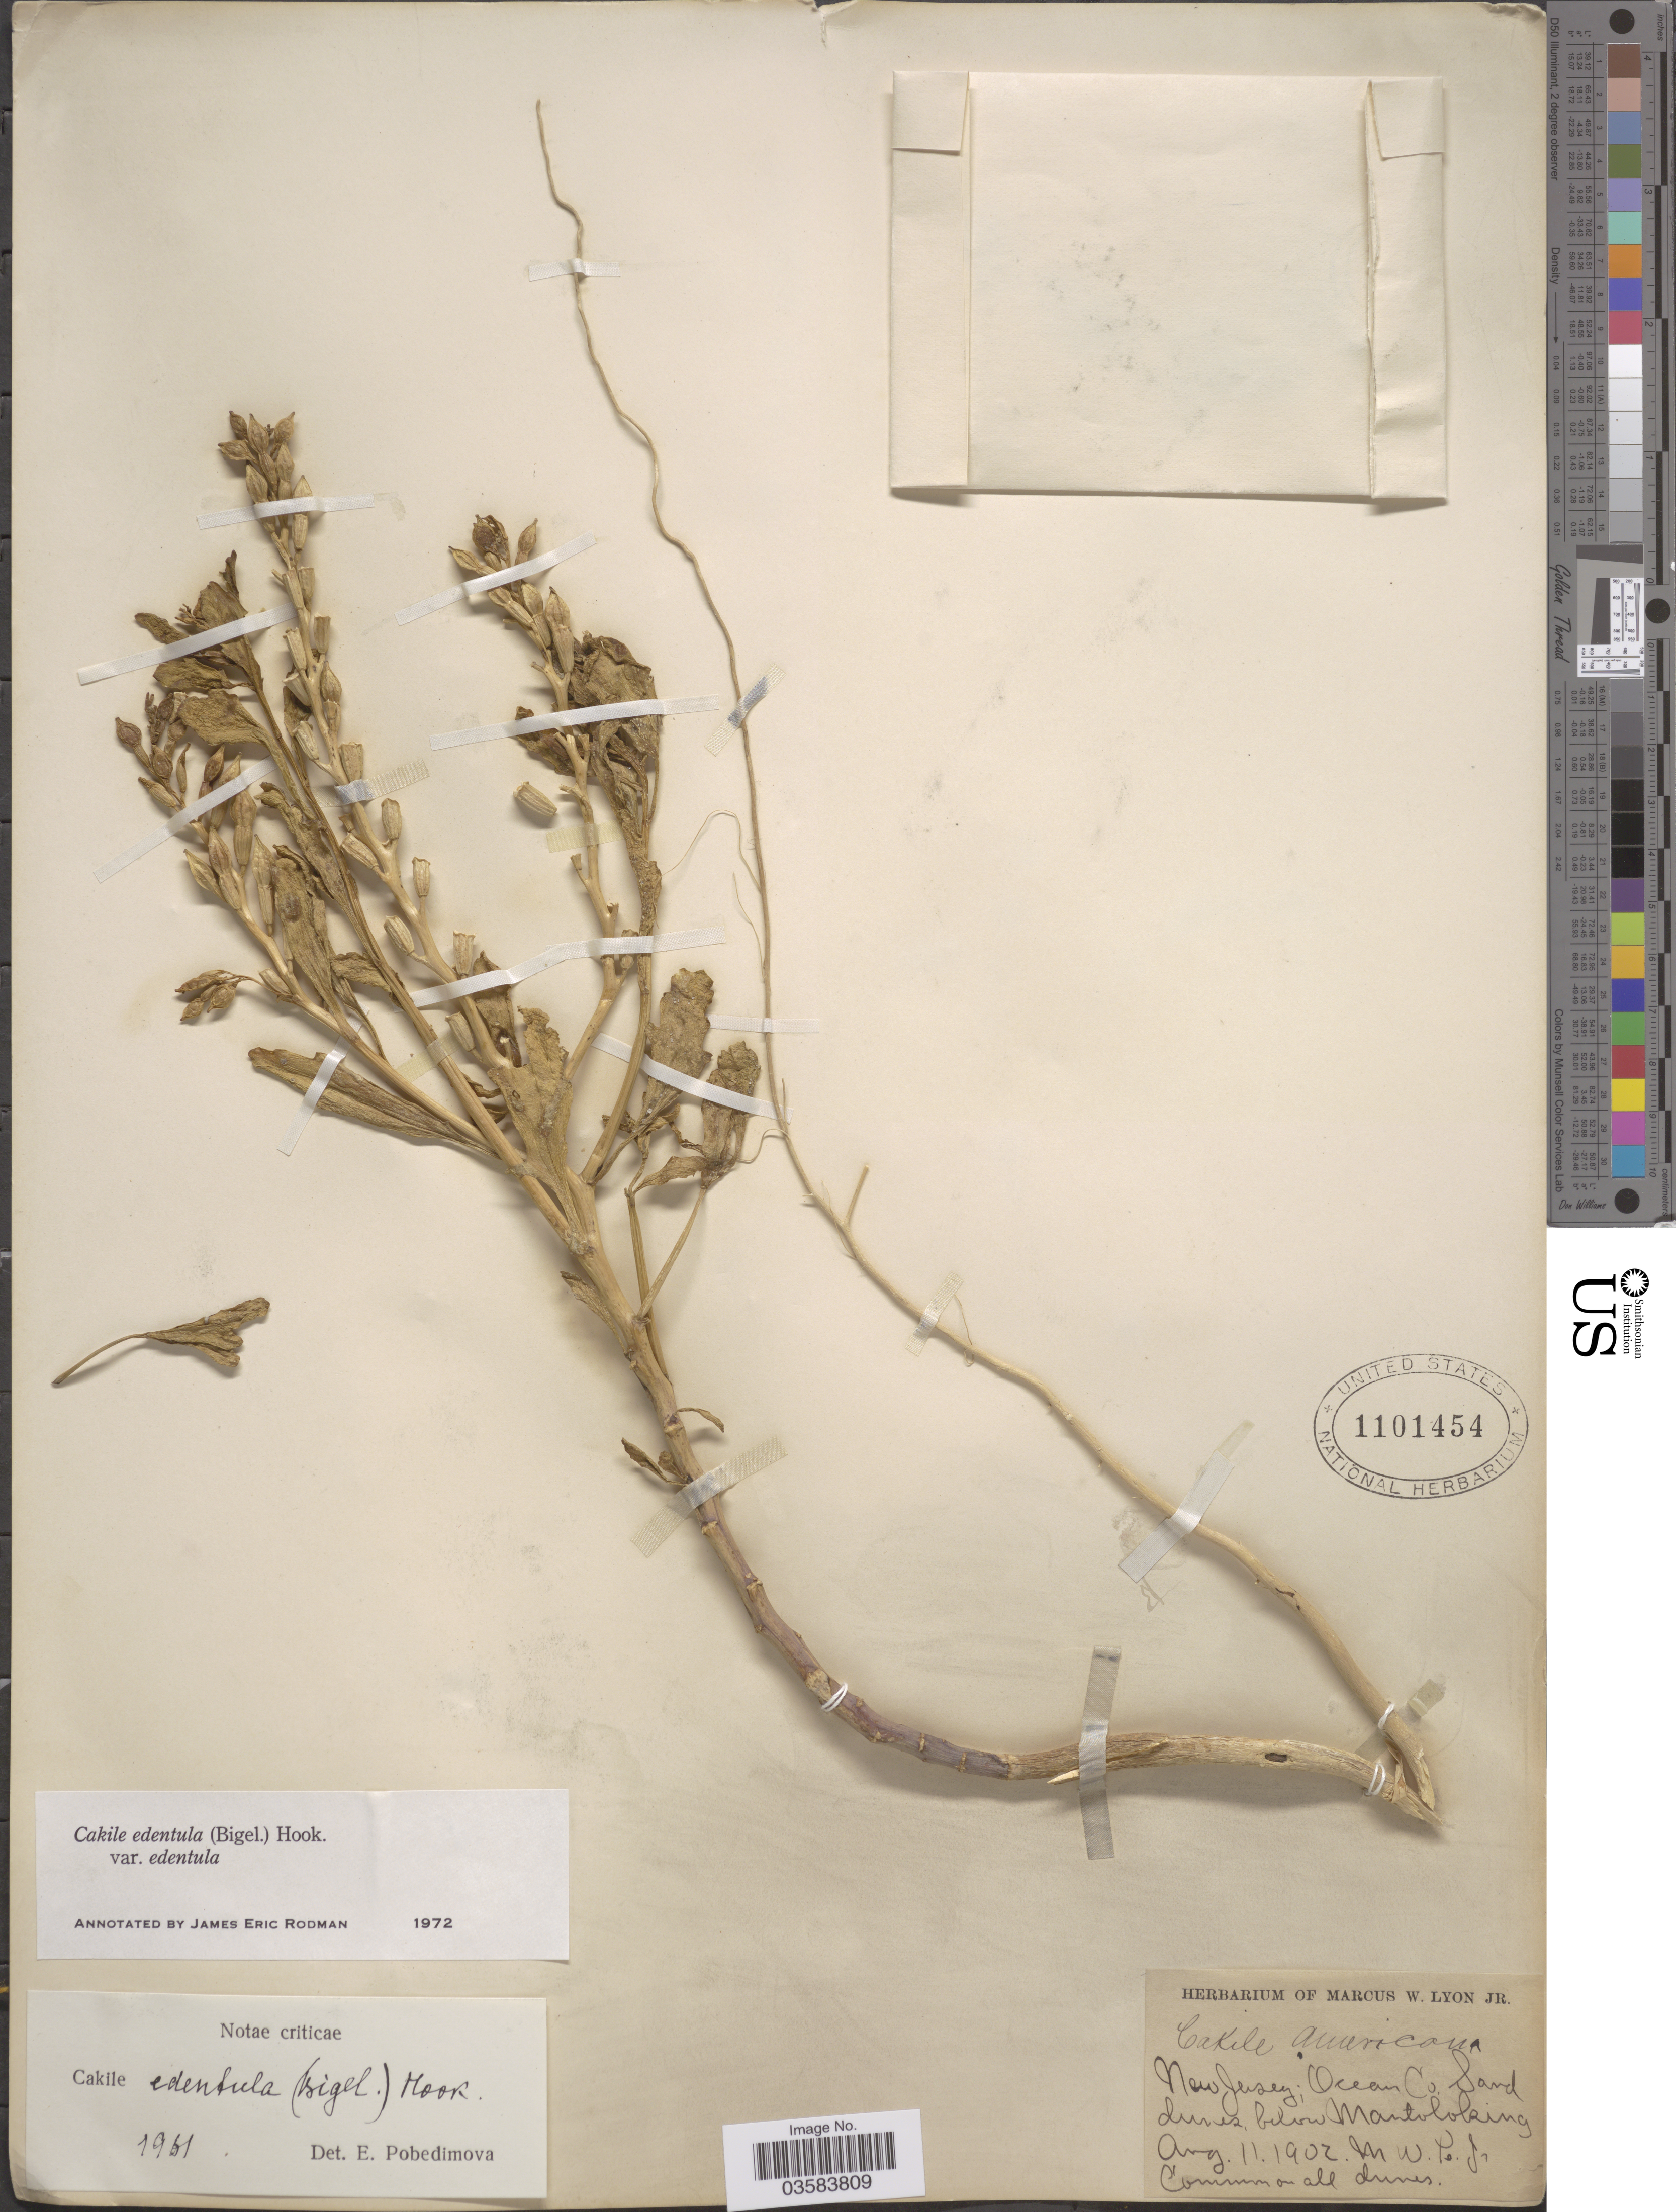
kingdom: Plantae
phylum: Tracheophyta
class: Magnoliopsida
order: Brassicales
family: Brassicaceae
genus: Cakile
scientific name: Cakile edentula var. edentula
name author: (Bigelow) Hook.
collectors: M. W. Lyon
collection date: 1902-08-11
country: United States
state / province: New Jersey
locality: Ocean Co., Sand Dunes, below Mantoloking. Common on all dunes.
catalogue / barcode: US 1101454